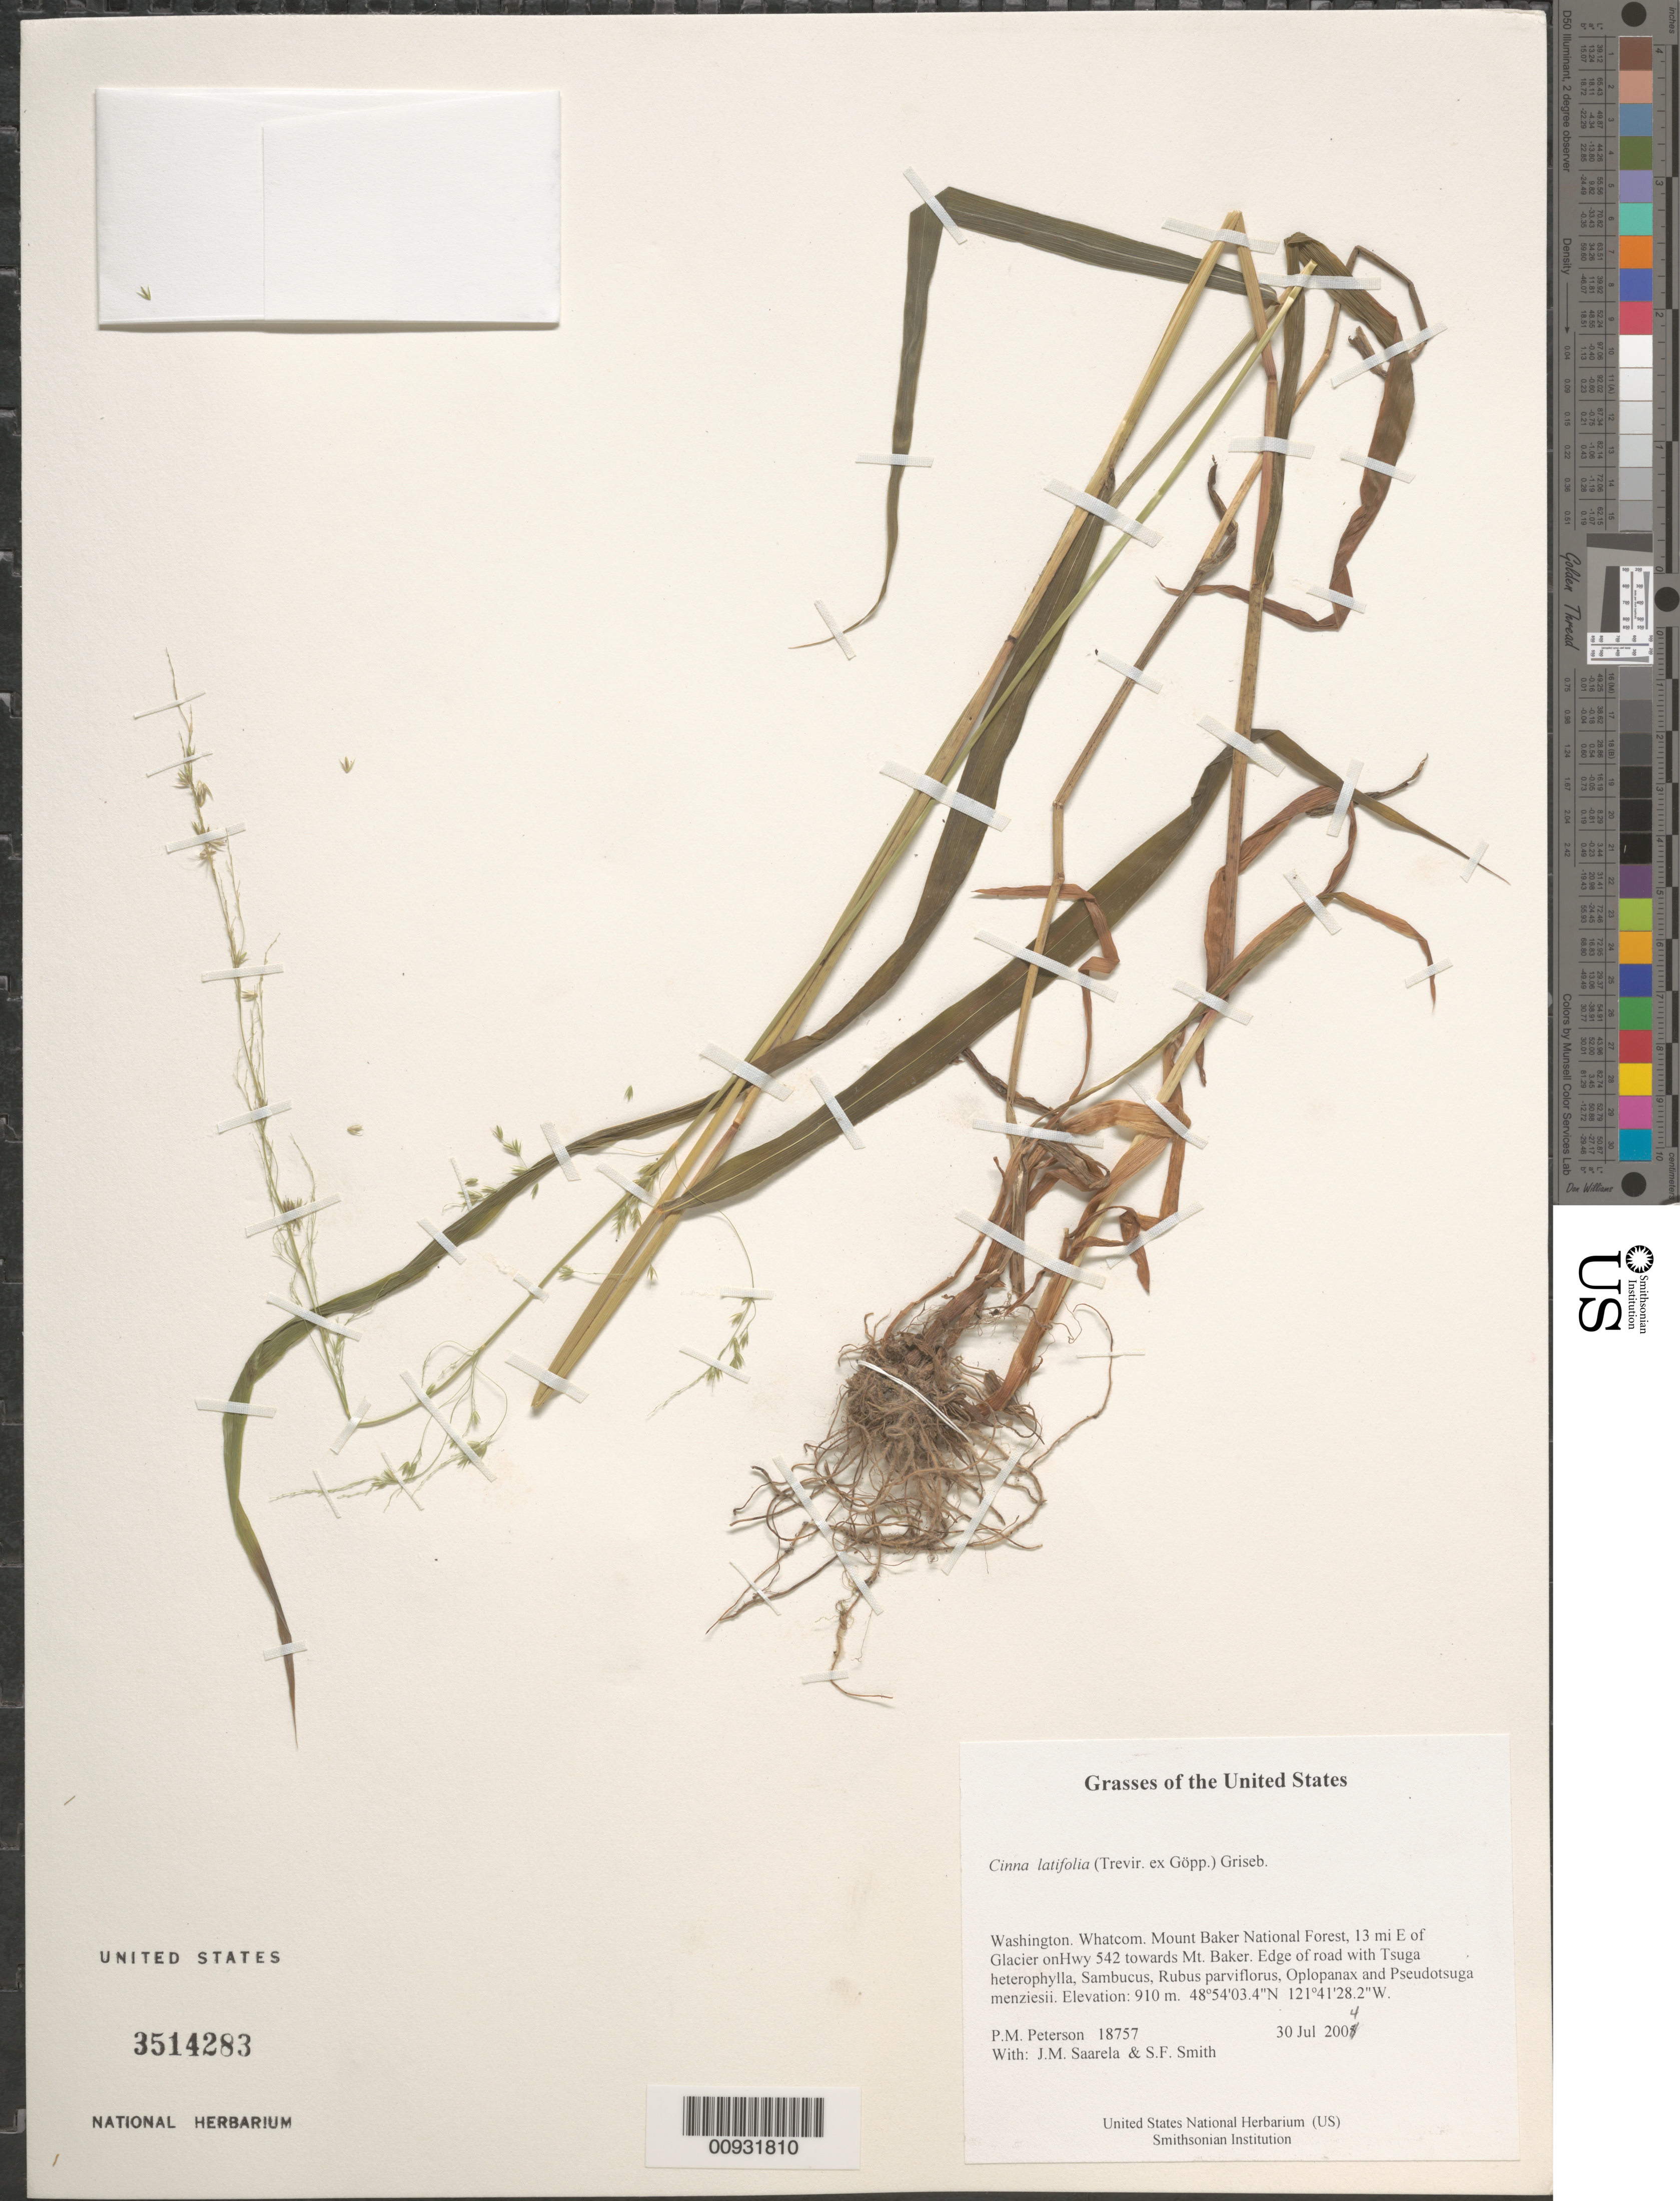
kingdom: Plantae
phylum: Tracheophyta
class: Liliopsida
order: Poales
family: Poaceae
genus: Cinna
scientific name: Cinna latifolia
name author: (Trevir. ex Goeppert) Griseb.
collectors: P. M. Peterson, J. Saarela & S.F. Smith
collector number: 18757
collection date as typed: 30 Jul 2004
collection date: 2004-07-30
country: United States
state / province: Washington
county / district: Whatcom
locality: Mount Baker National Forest, 13 mi E of Glacier onHwy 542 towards Mt. Baker. Edge of road with Tsuga heterophylla, Sambucus, Rubus parviflorus, Oplopanax and Pseudotsuga menziesii.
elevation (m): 910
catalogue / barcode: US 3514283